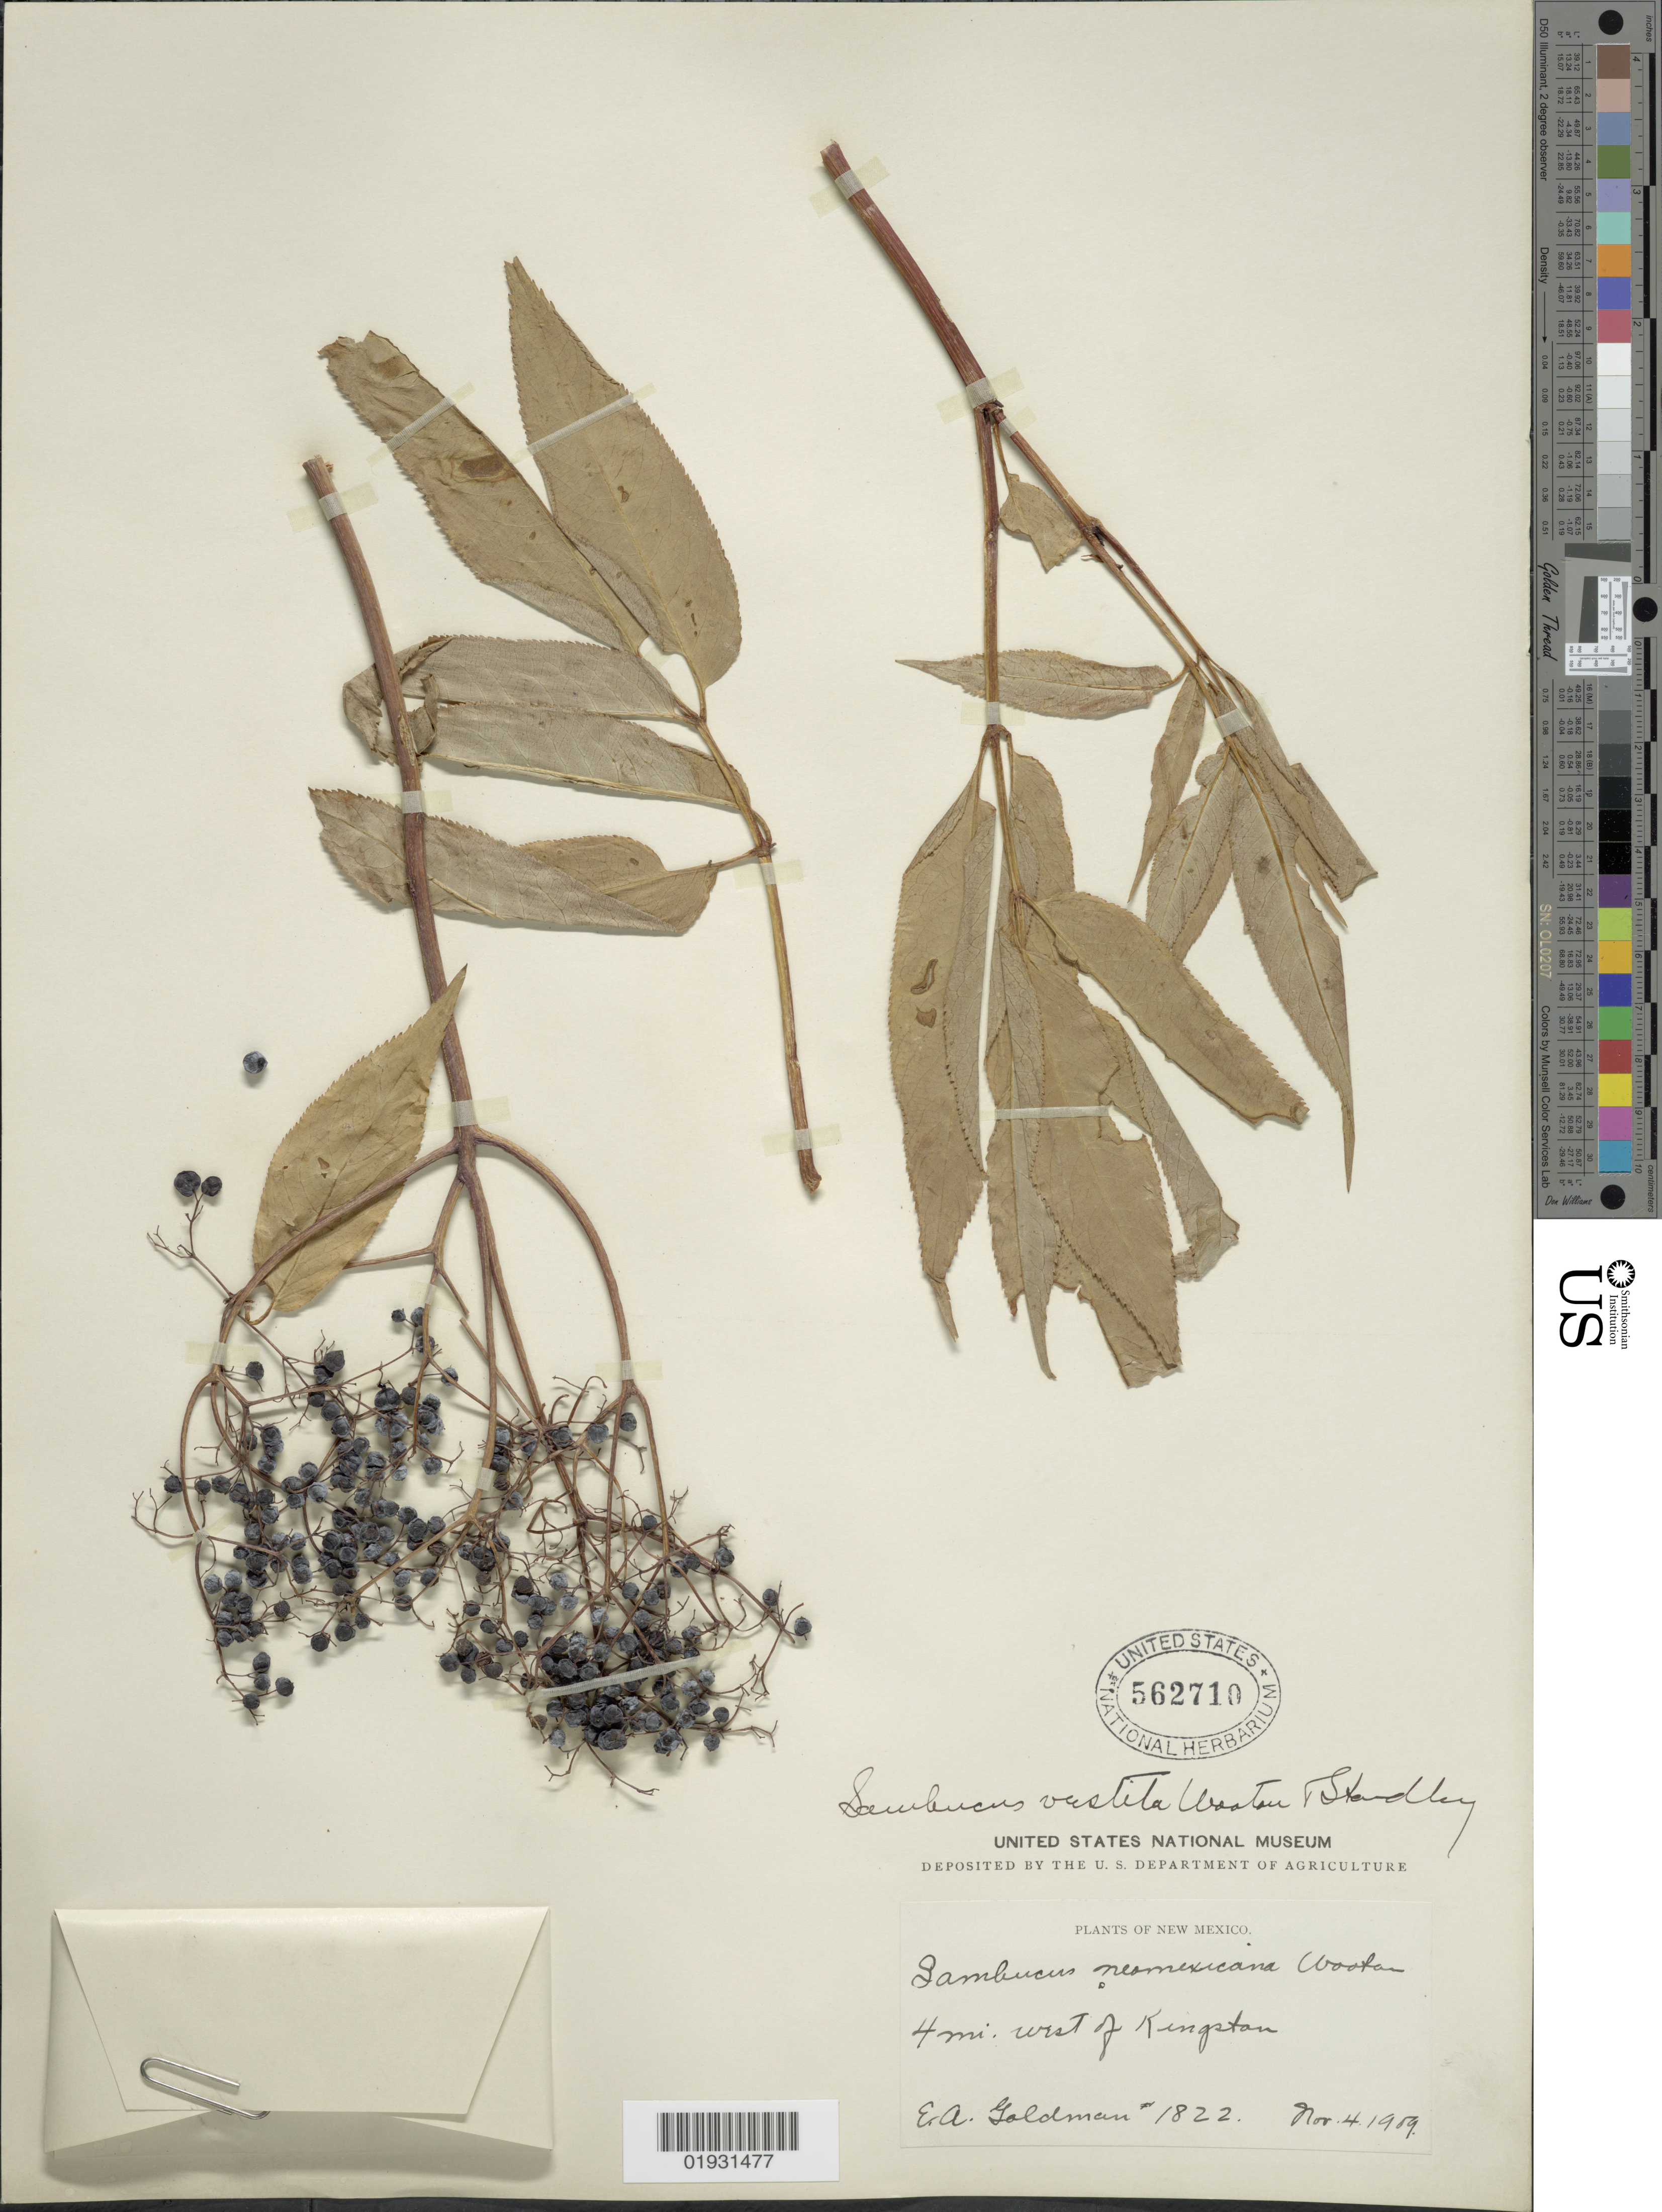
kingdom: Plantae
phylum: Tracheophyta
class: Magnoliopsida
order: Dipsacales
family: Viburnaceae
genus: Sambucus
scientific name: Sambucus vestita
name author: Wooton & Standl.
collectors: E. A. Goldman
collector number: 1822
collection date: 1909-11-04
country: United States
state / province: New Mexico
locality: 4 mi. West of Kingston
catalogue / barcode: US 562710